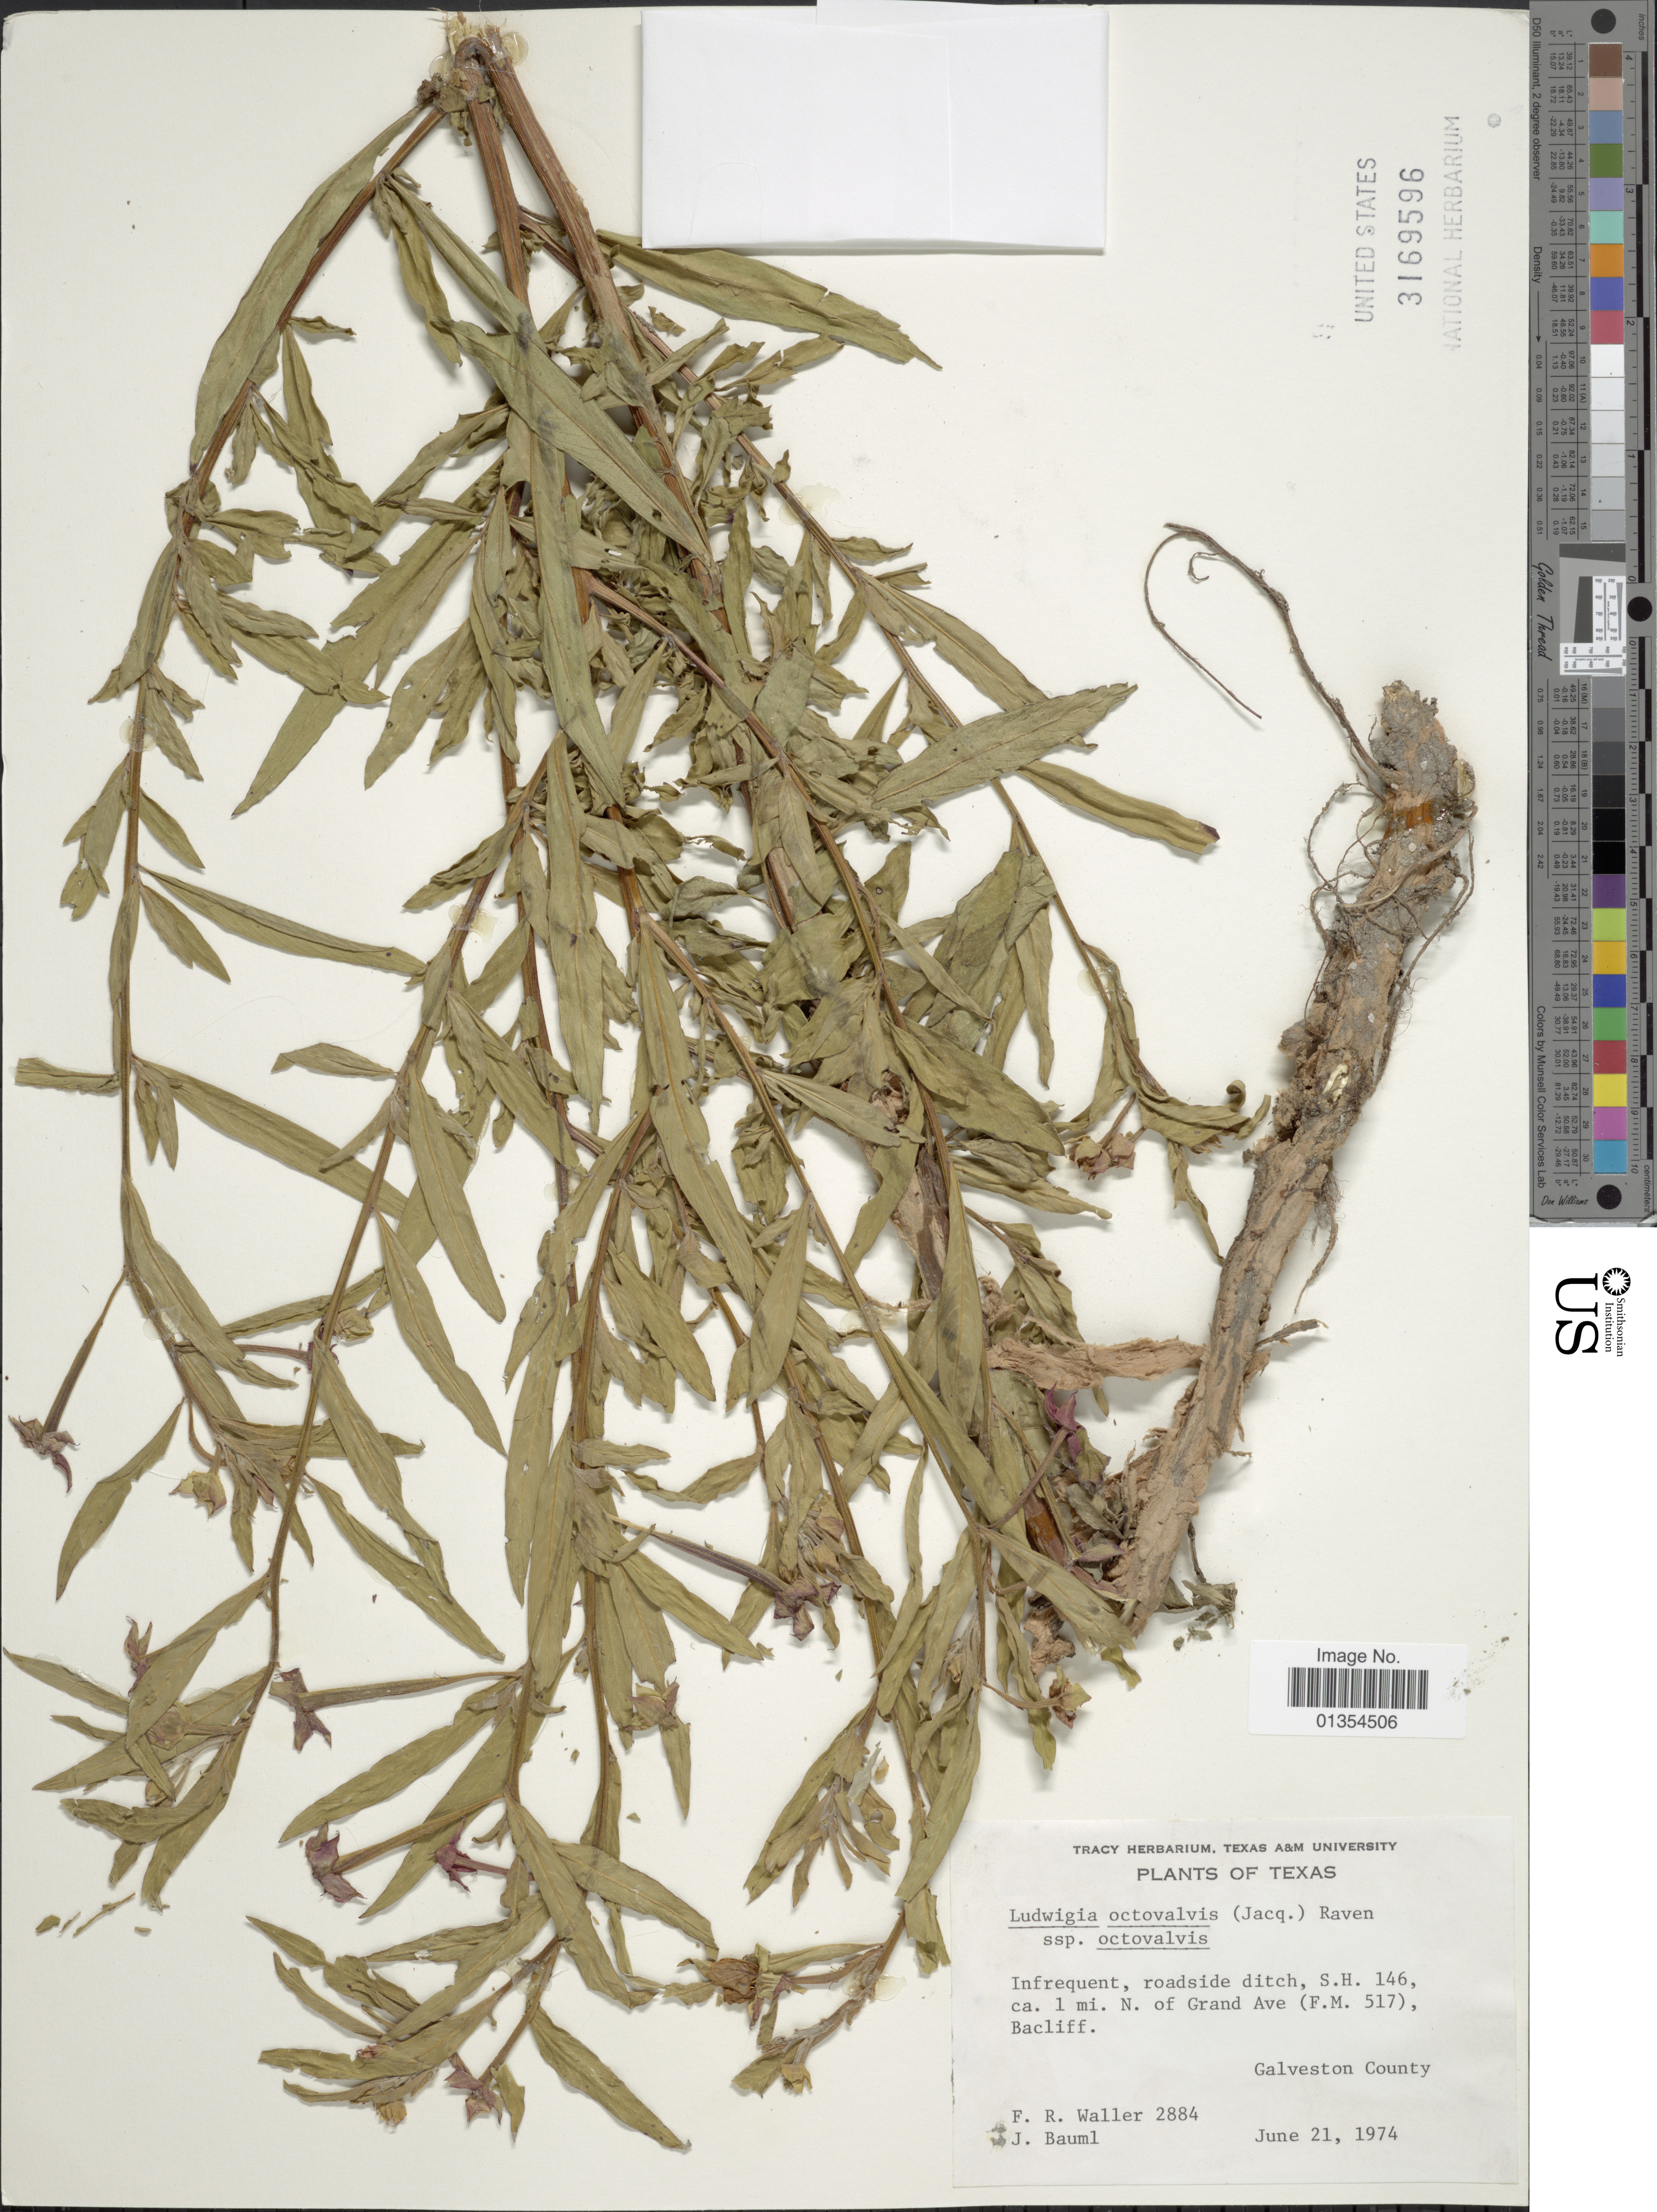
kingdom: Plantae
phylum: Tracheophyta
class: Magnoliopsida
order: Myrtales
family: Onagraceae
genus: Ludwigia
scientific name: Ludwigia octovalvis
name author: (Jacq.) P.H. Raven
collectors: F. R. Waller & J. Bauml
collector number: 2884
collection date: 1974-06-21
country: United States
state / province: Texas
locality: Roadside ditch, S.H. 146, ca. 1 mi. N. of Grand Ave (F.M. 517), Bacliff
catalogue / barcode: US 3169596